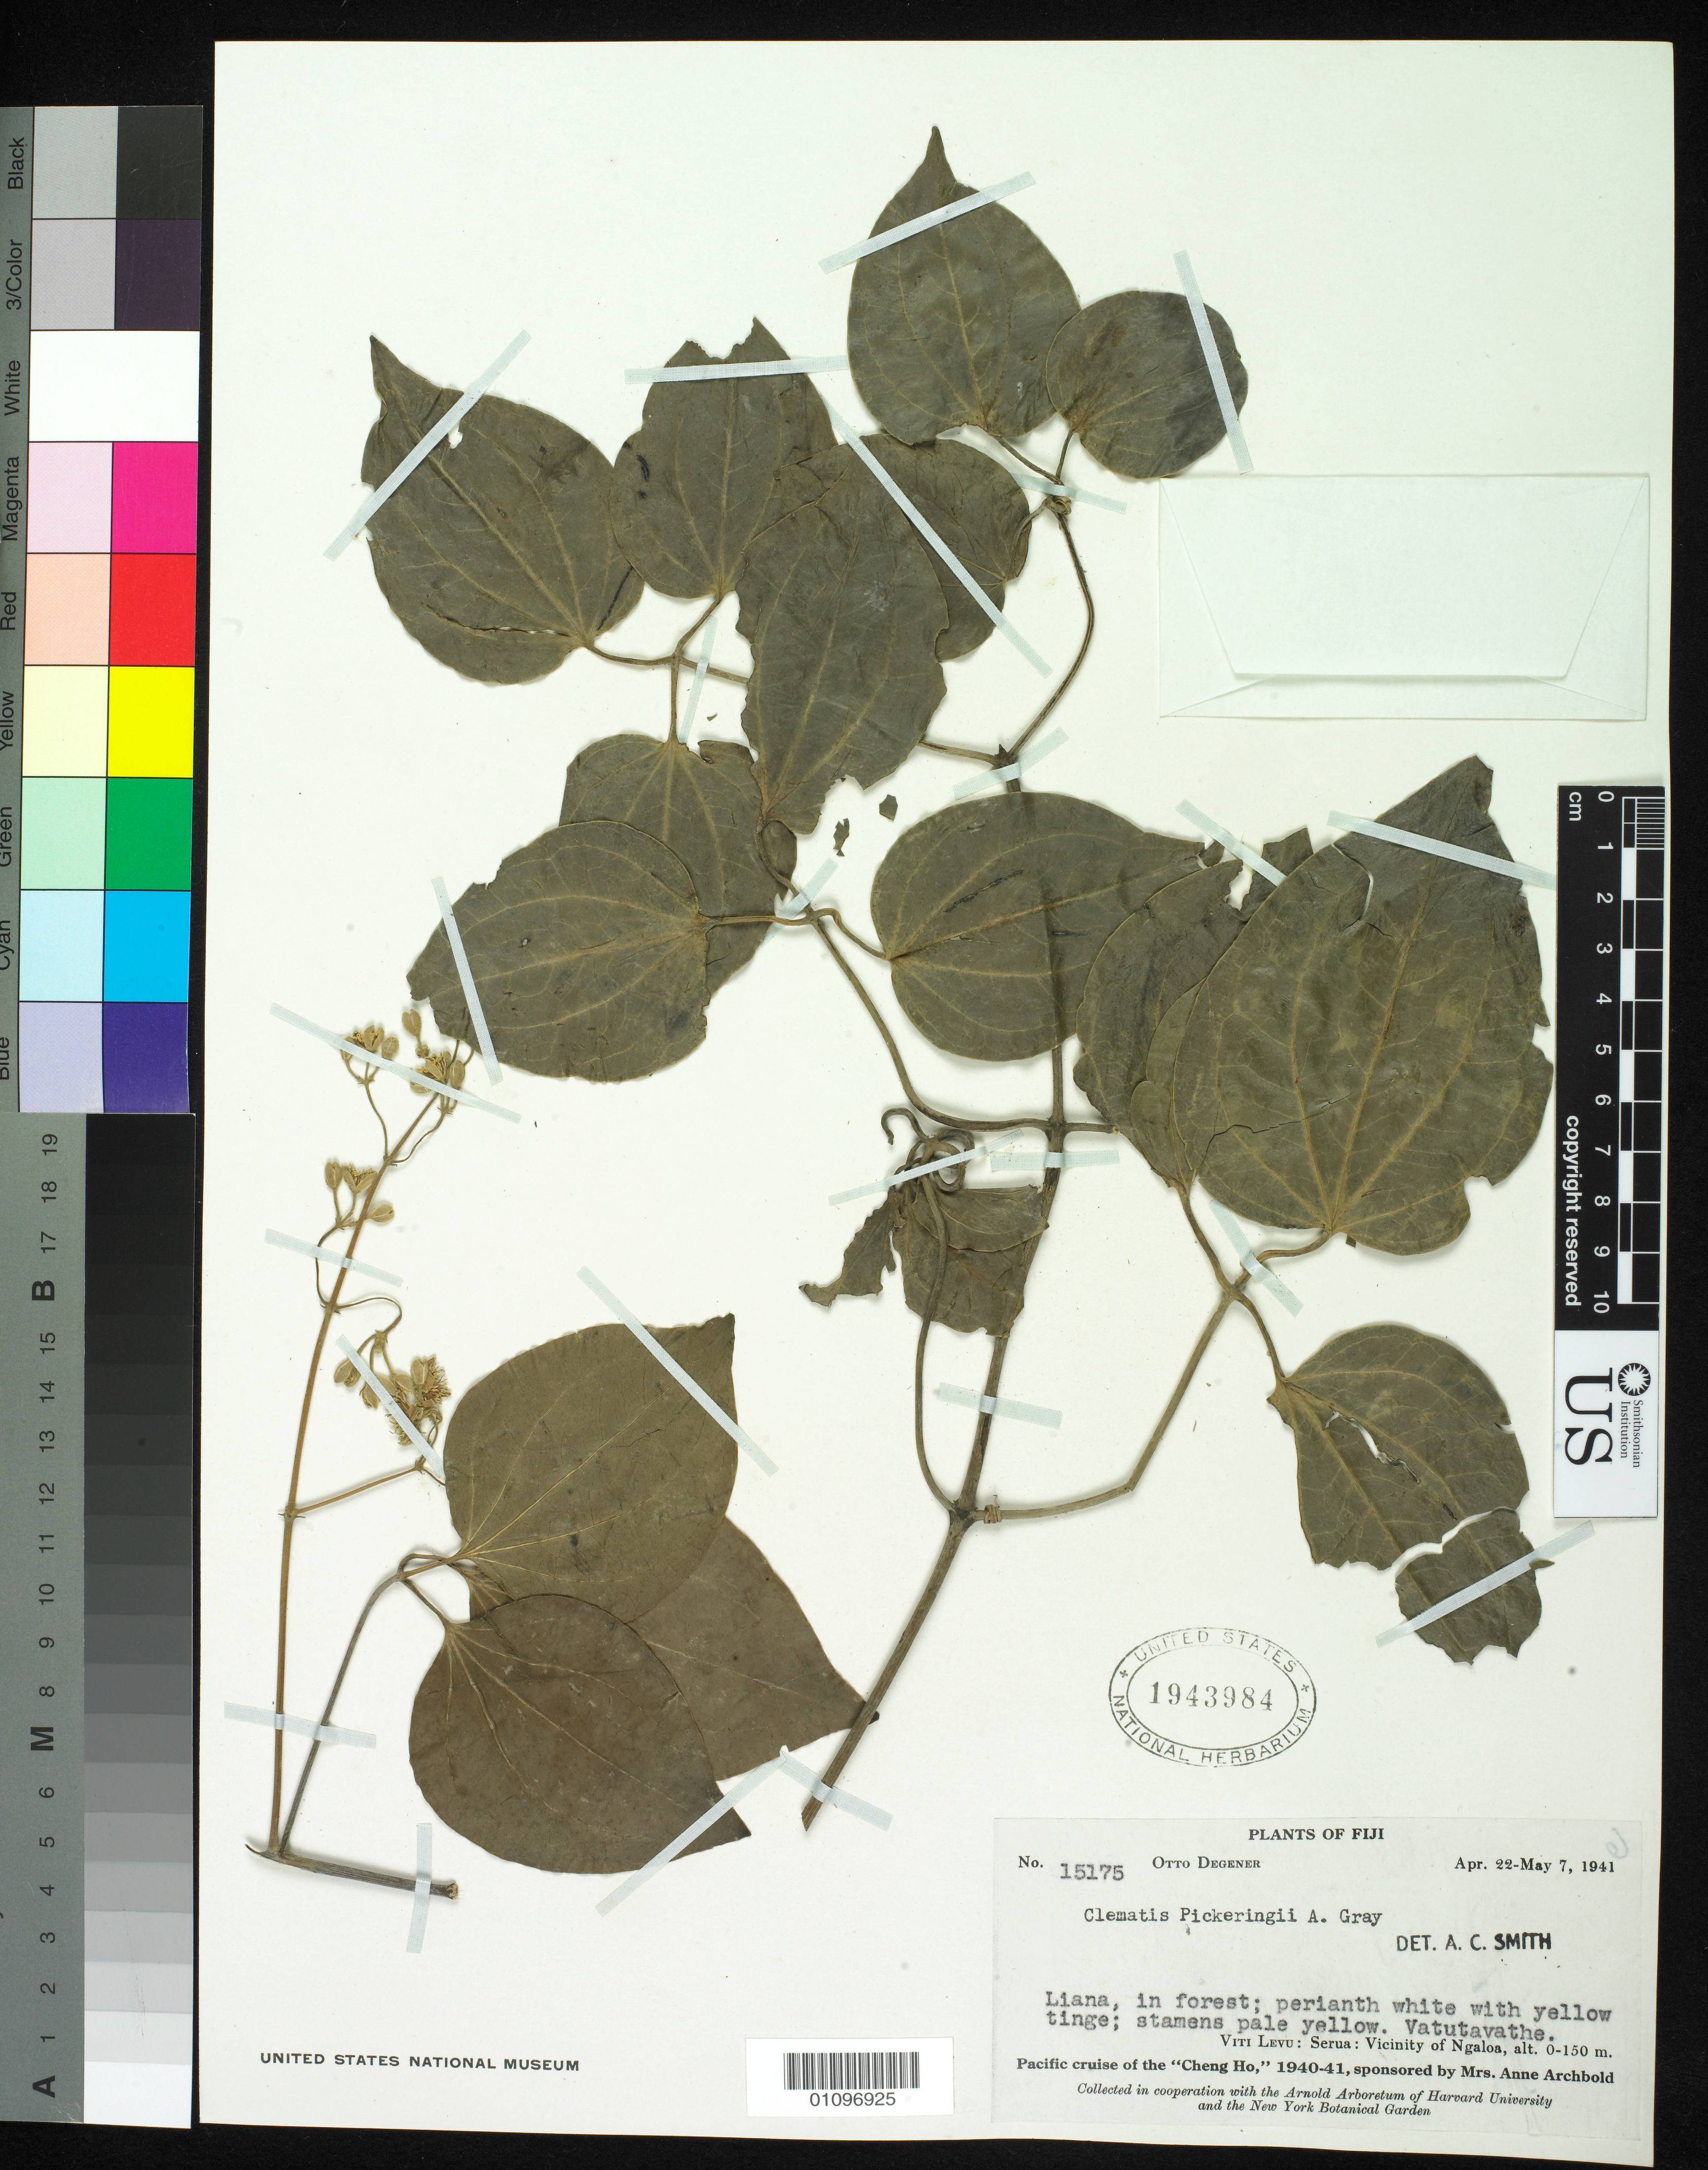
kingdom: Plantae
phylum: Tracheophyta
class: Magnoliopsida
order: Ranunculales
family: Ranunculaceae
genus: Clematis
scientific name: Clematis pickeringii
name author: A. Gray in Wilkes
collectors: O. Degener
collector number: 15175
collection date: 1941-04-22/1941-05-07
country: Fiji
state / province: Serua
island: Viti Levu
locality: Vicinity of Ngaloa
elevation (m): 0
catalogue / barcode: US 1943984